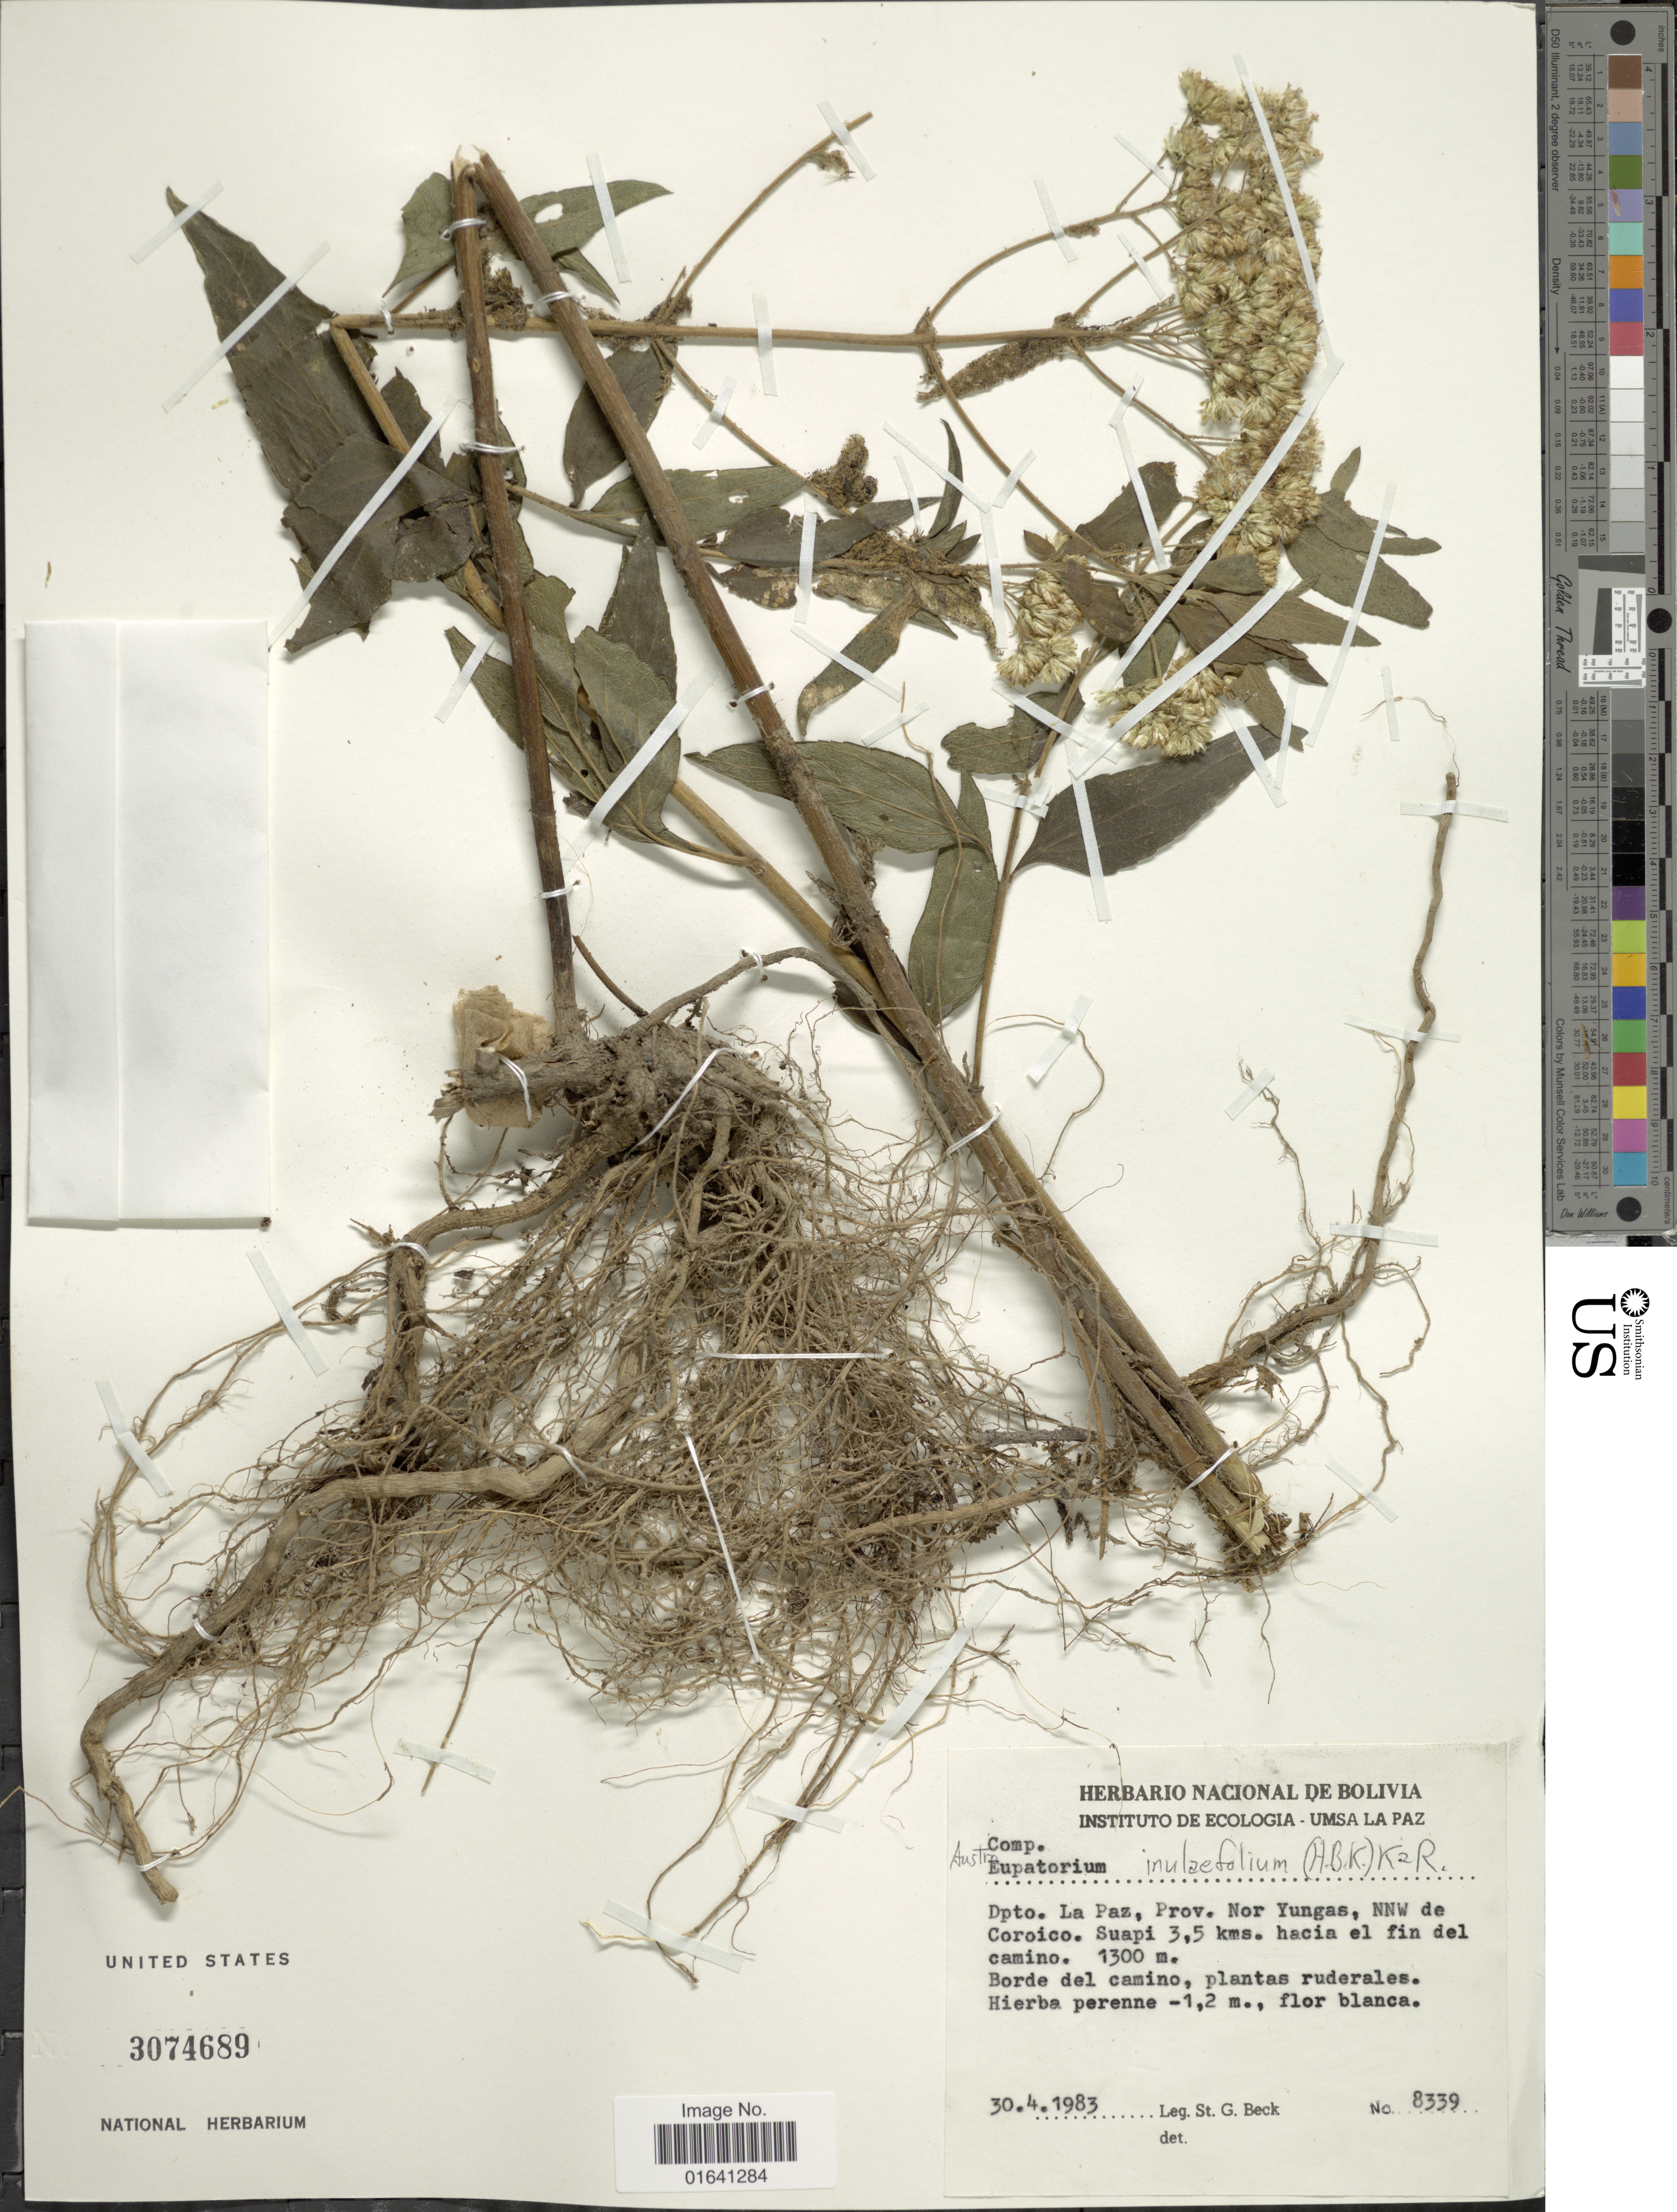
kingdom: Plantae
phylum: Tracheophyta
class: Magnoliopsida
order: Asterales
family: Asteraceae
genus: Austroeupatorium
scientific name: Austroeupatorium inulaefolium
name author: (Kunth) R.M. King & H. Rob.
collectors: S. G. Beck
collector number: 8339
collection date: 1983-04-30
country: Bolivia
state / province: La Paz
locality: Dpto. La Paz, Prov. Nor Yungas, NNW de Coroico. Supai 3,5 kms hacia el fin del camino. Borde del camino, plantas ruderales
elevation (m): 1300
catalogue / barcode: US 3074689